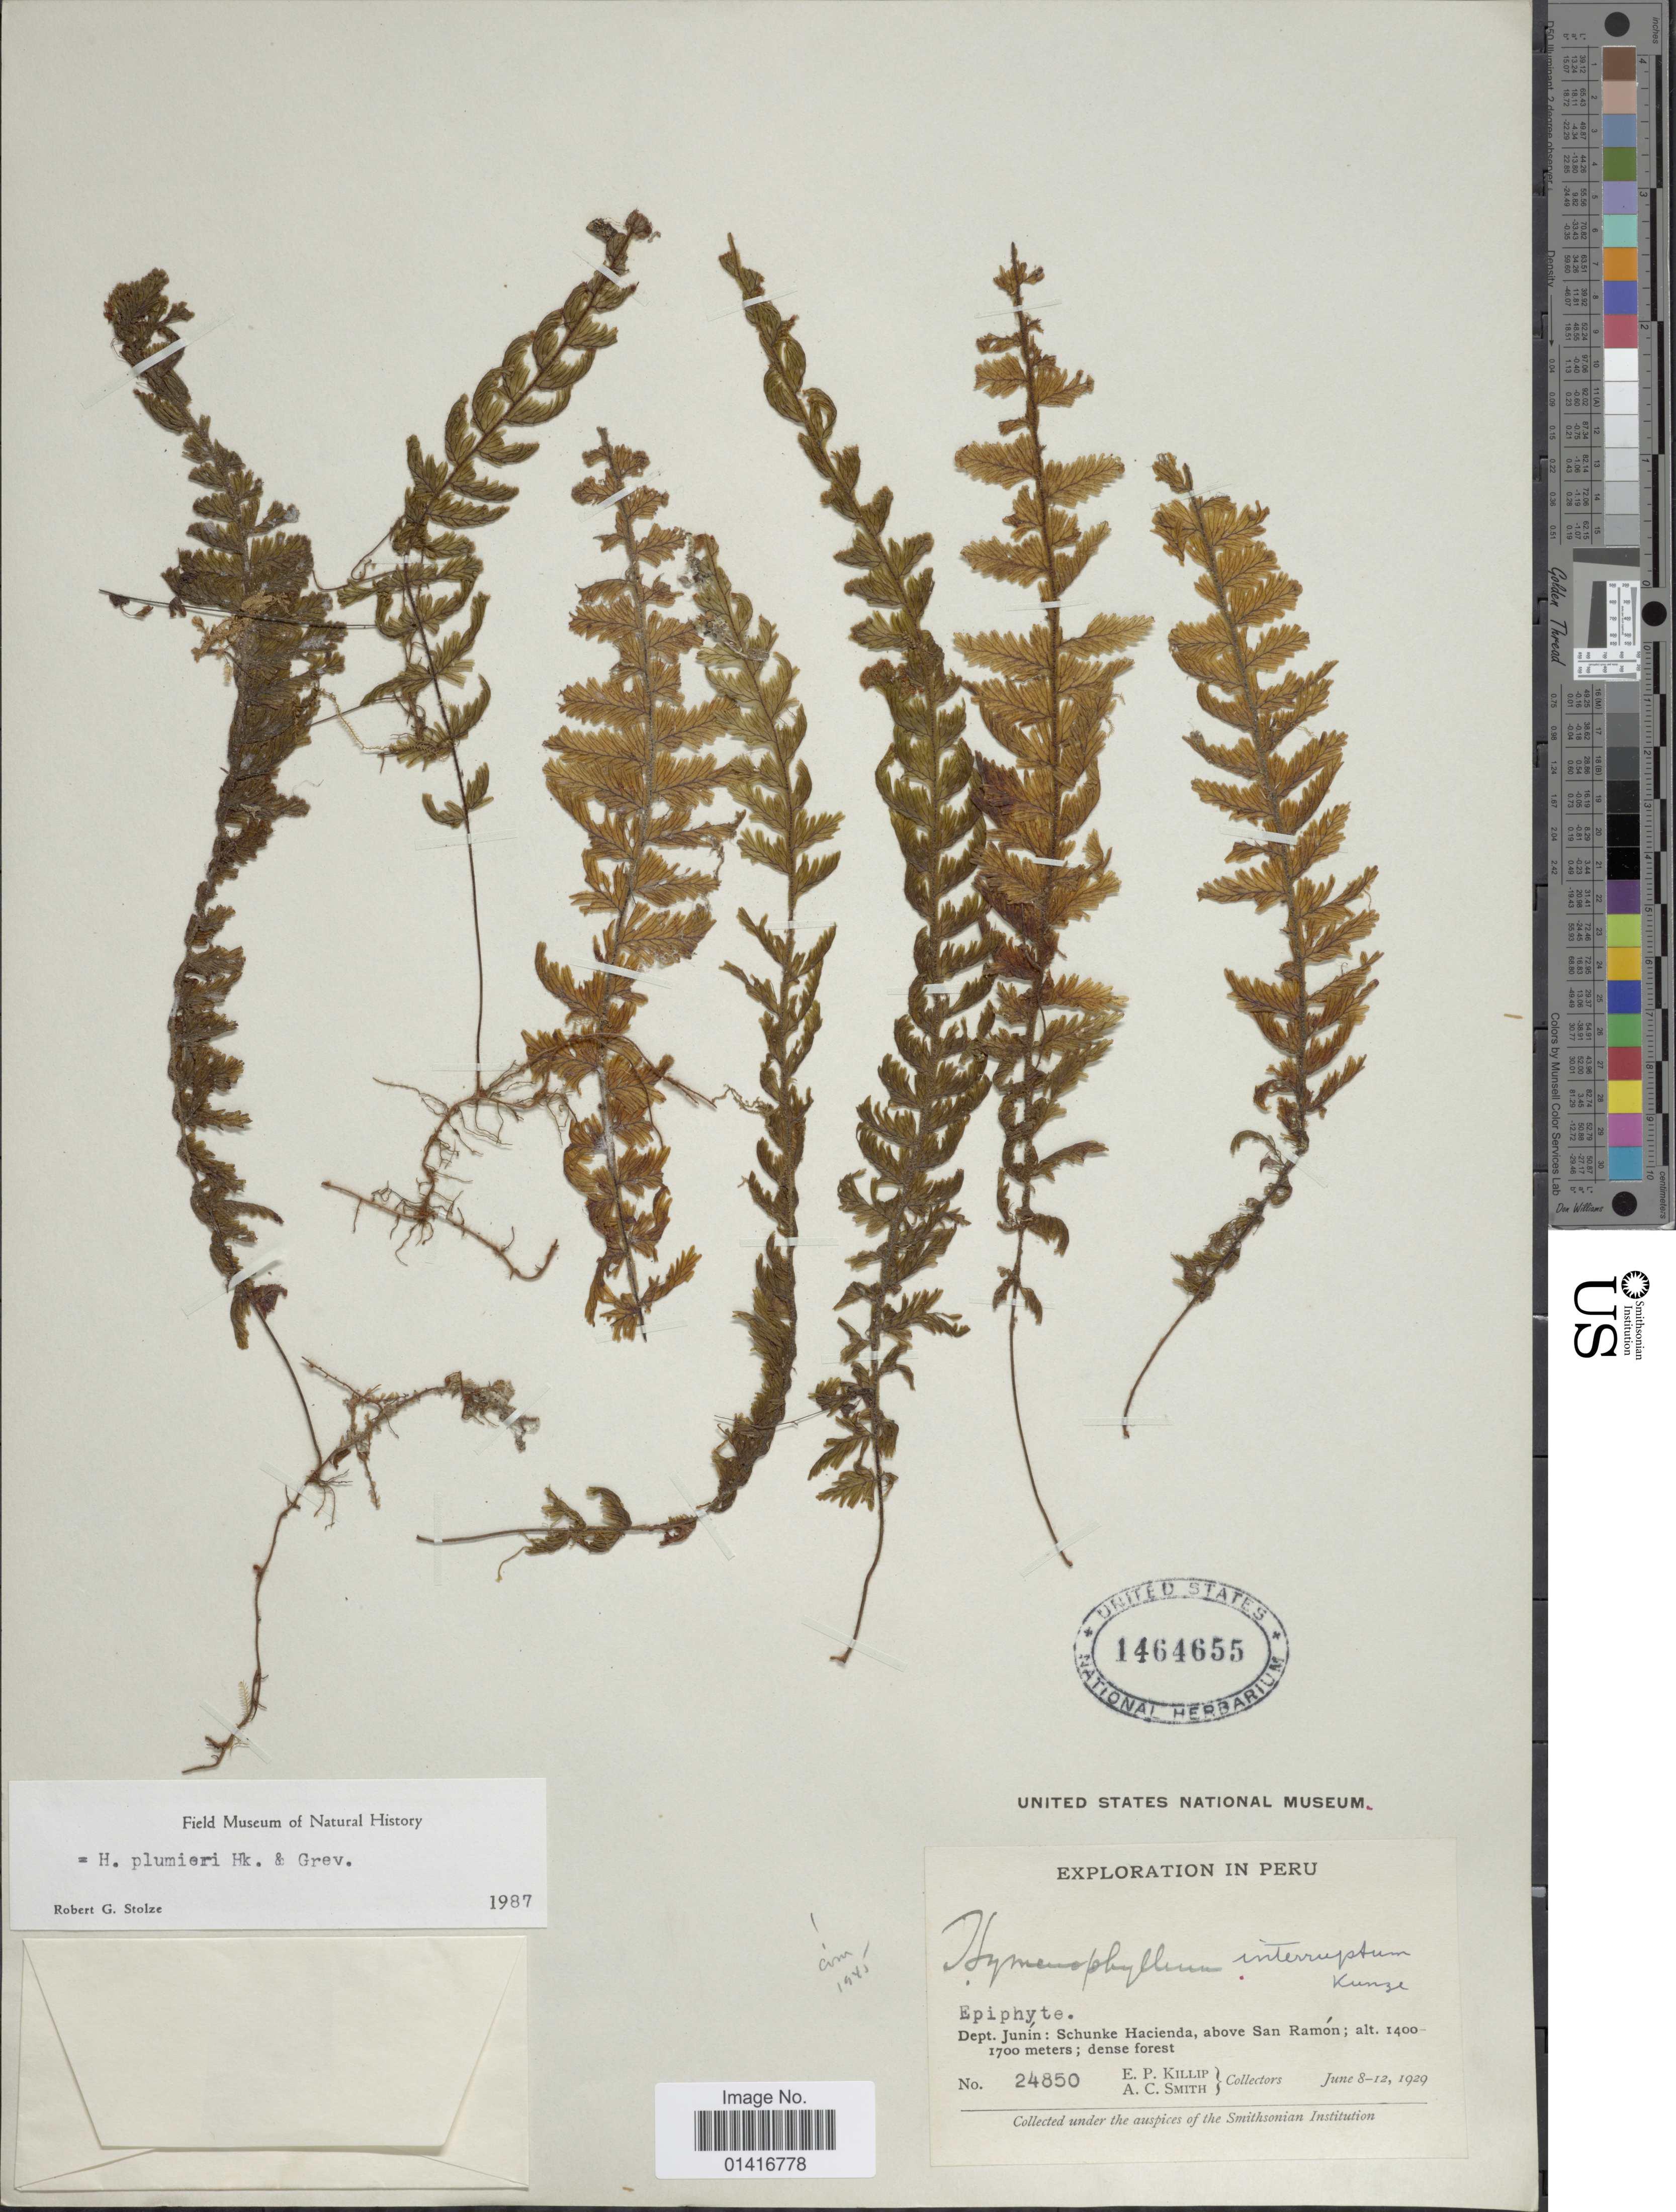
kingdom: Plantae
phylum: Tracheophyta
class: Polypodiopsida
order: Hymenophyllales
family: Hymenophyllaceae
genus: Hymenophyllum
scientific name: Hymenophyllum plumieri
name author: Hook. & Grev.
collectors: E. P. Killip & A. C. Smith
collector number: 24850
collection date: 1929-06-08/1929-06-12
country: Peru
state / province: Junín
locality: Dept. Junin: Schunke Hacienda, above San Ramón, dense forest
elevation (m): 1400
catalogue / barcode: US 1464655